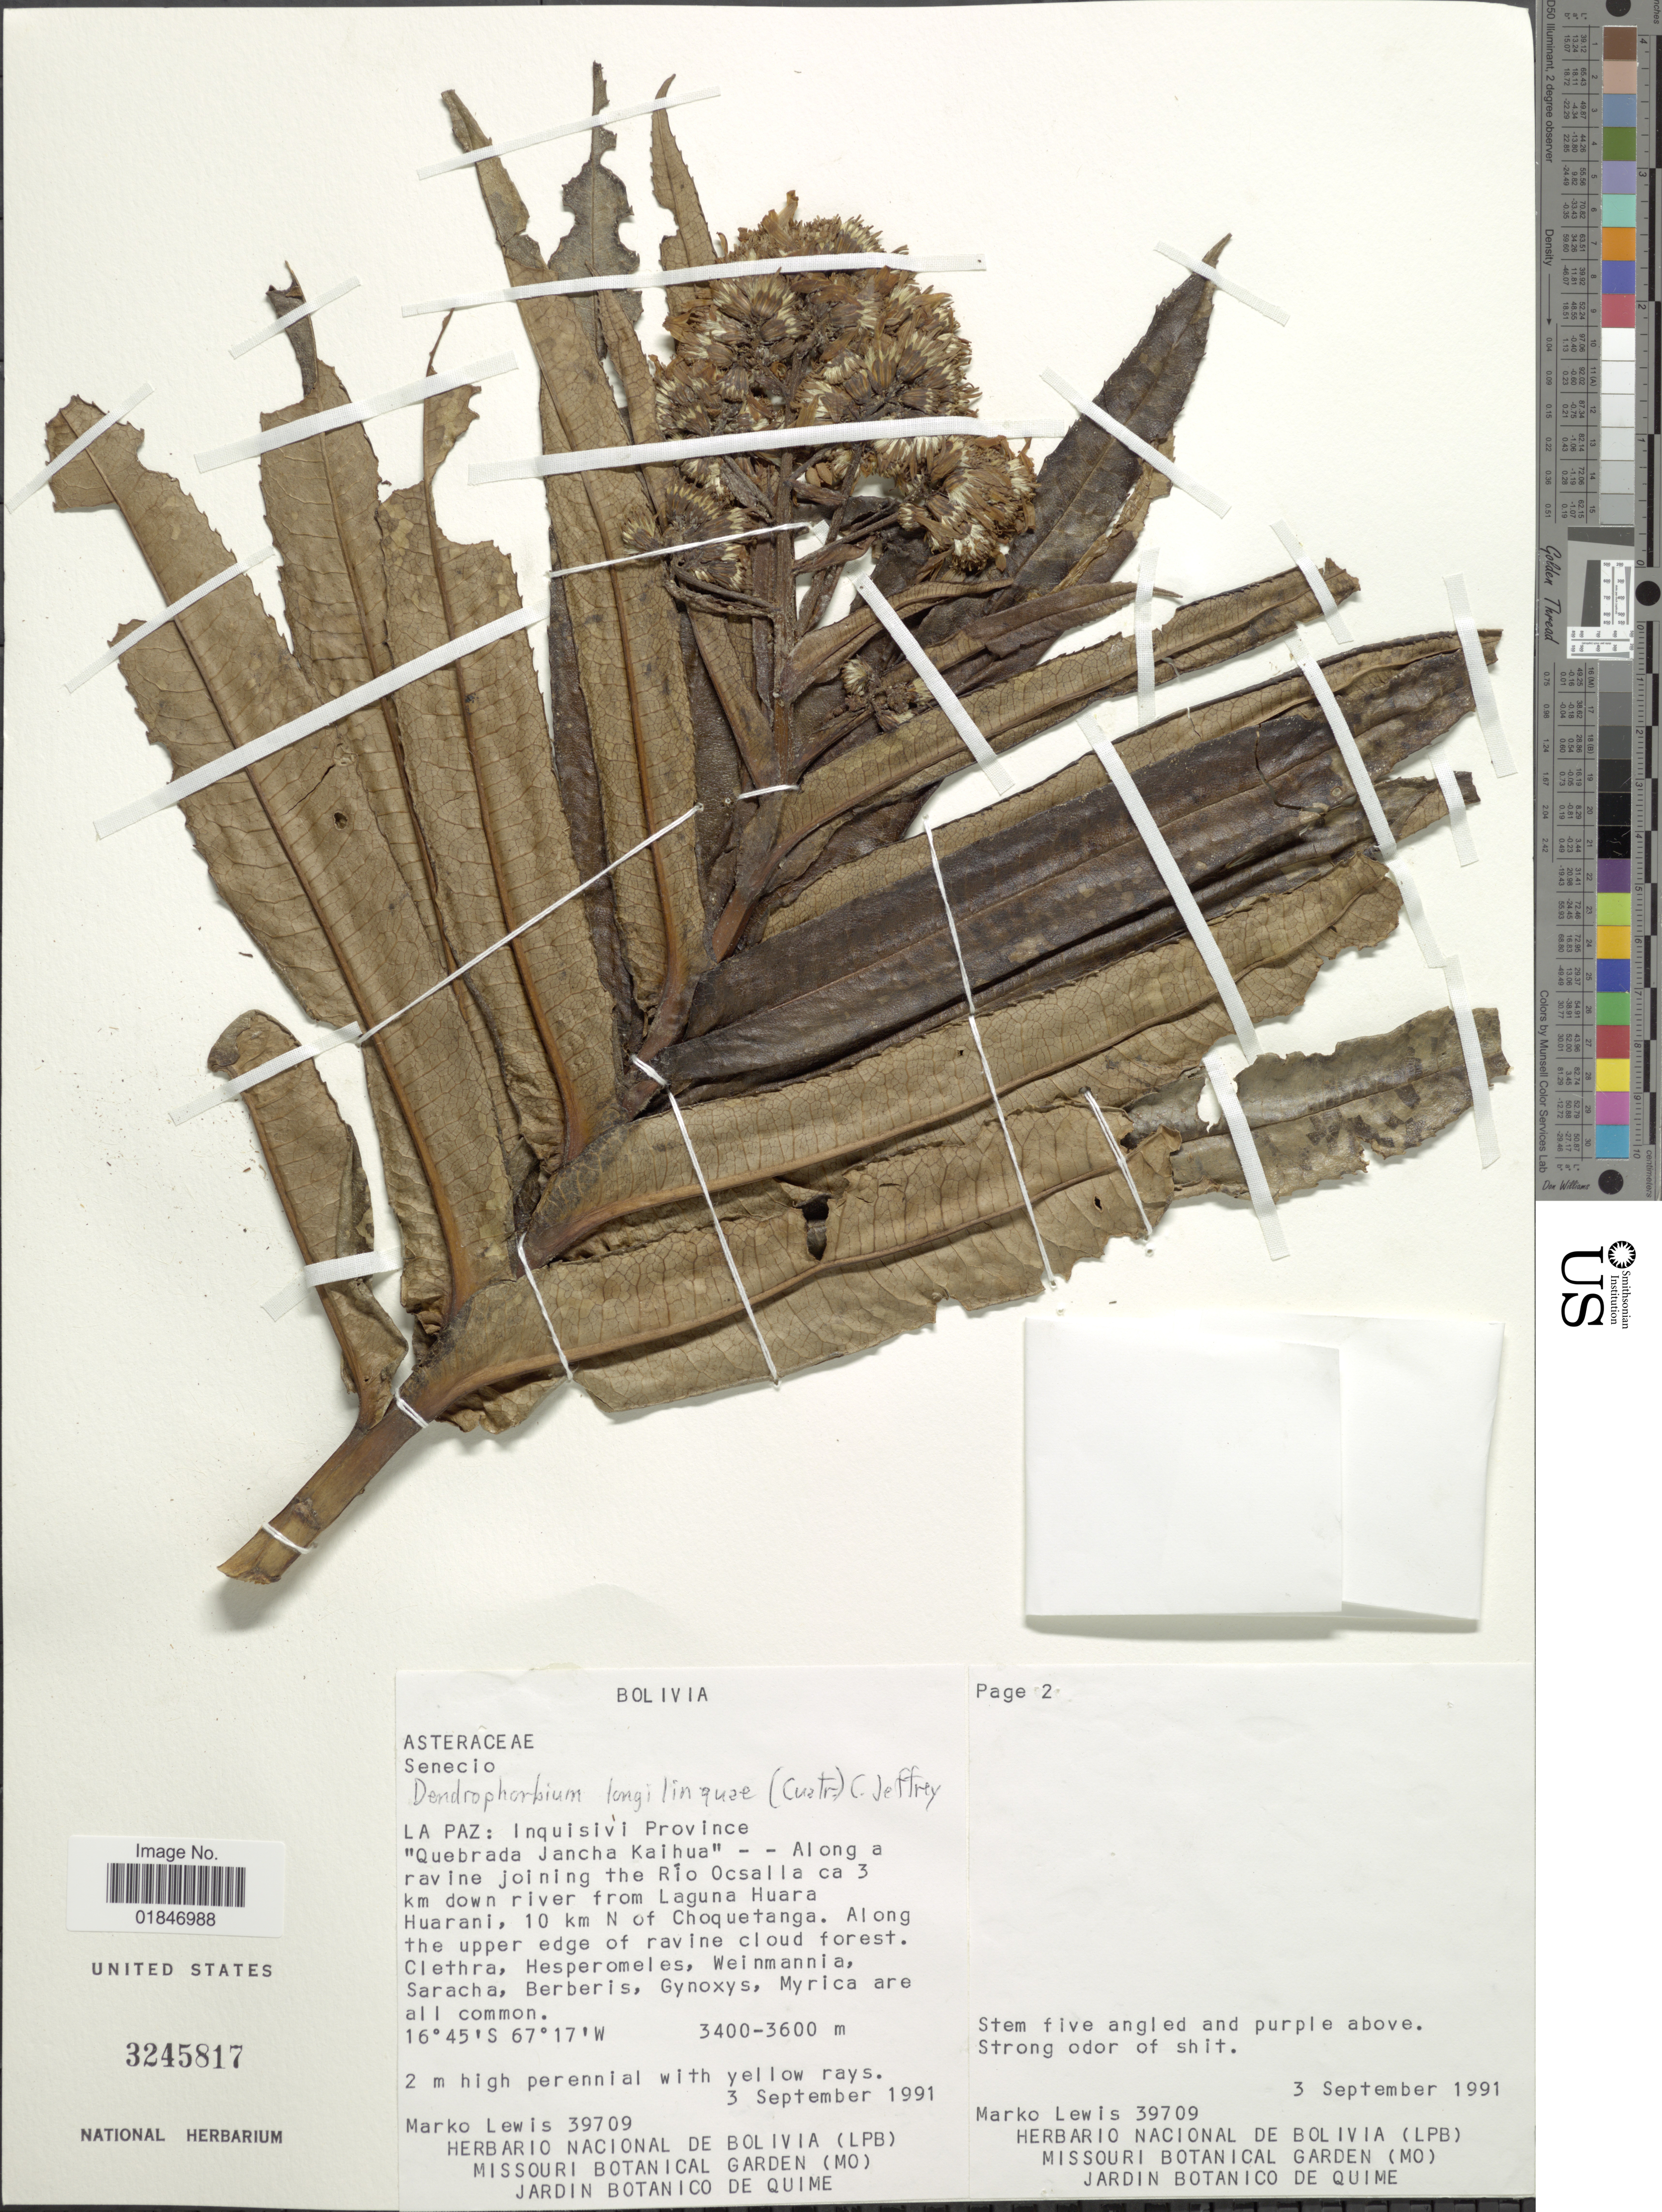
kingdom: Plantae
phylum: Tracheophyta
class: Magnoliopsida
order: Asterales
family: Asteraceae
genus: Dendrophorbium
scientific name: Dendrophorbium longilinguae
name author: (Cuatrec.) C. Jeffrey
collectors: M. A. Lewis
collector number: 39709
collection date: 1991-09-03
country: Bolivia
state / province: La Paz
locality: La Paz: Inquisivi Province " Quebrada Jancha Kaihua" - - Along a ravine Joining the Rio Oscalla ca 3 km down river from Laguna Huara Huarani, 10 km N of Choquetanga.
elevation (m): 3400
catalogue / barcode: US 3245817